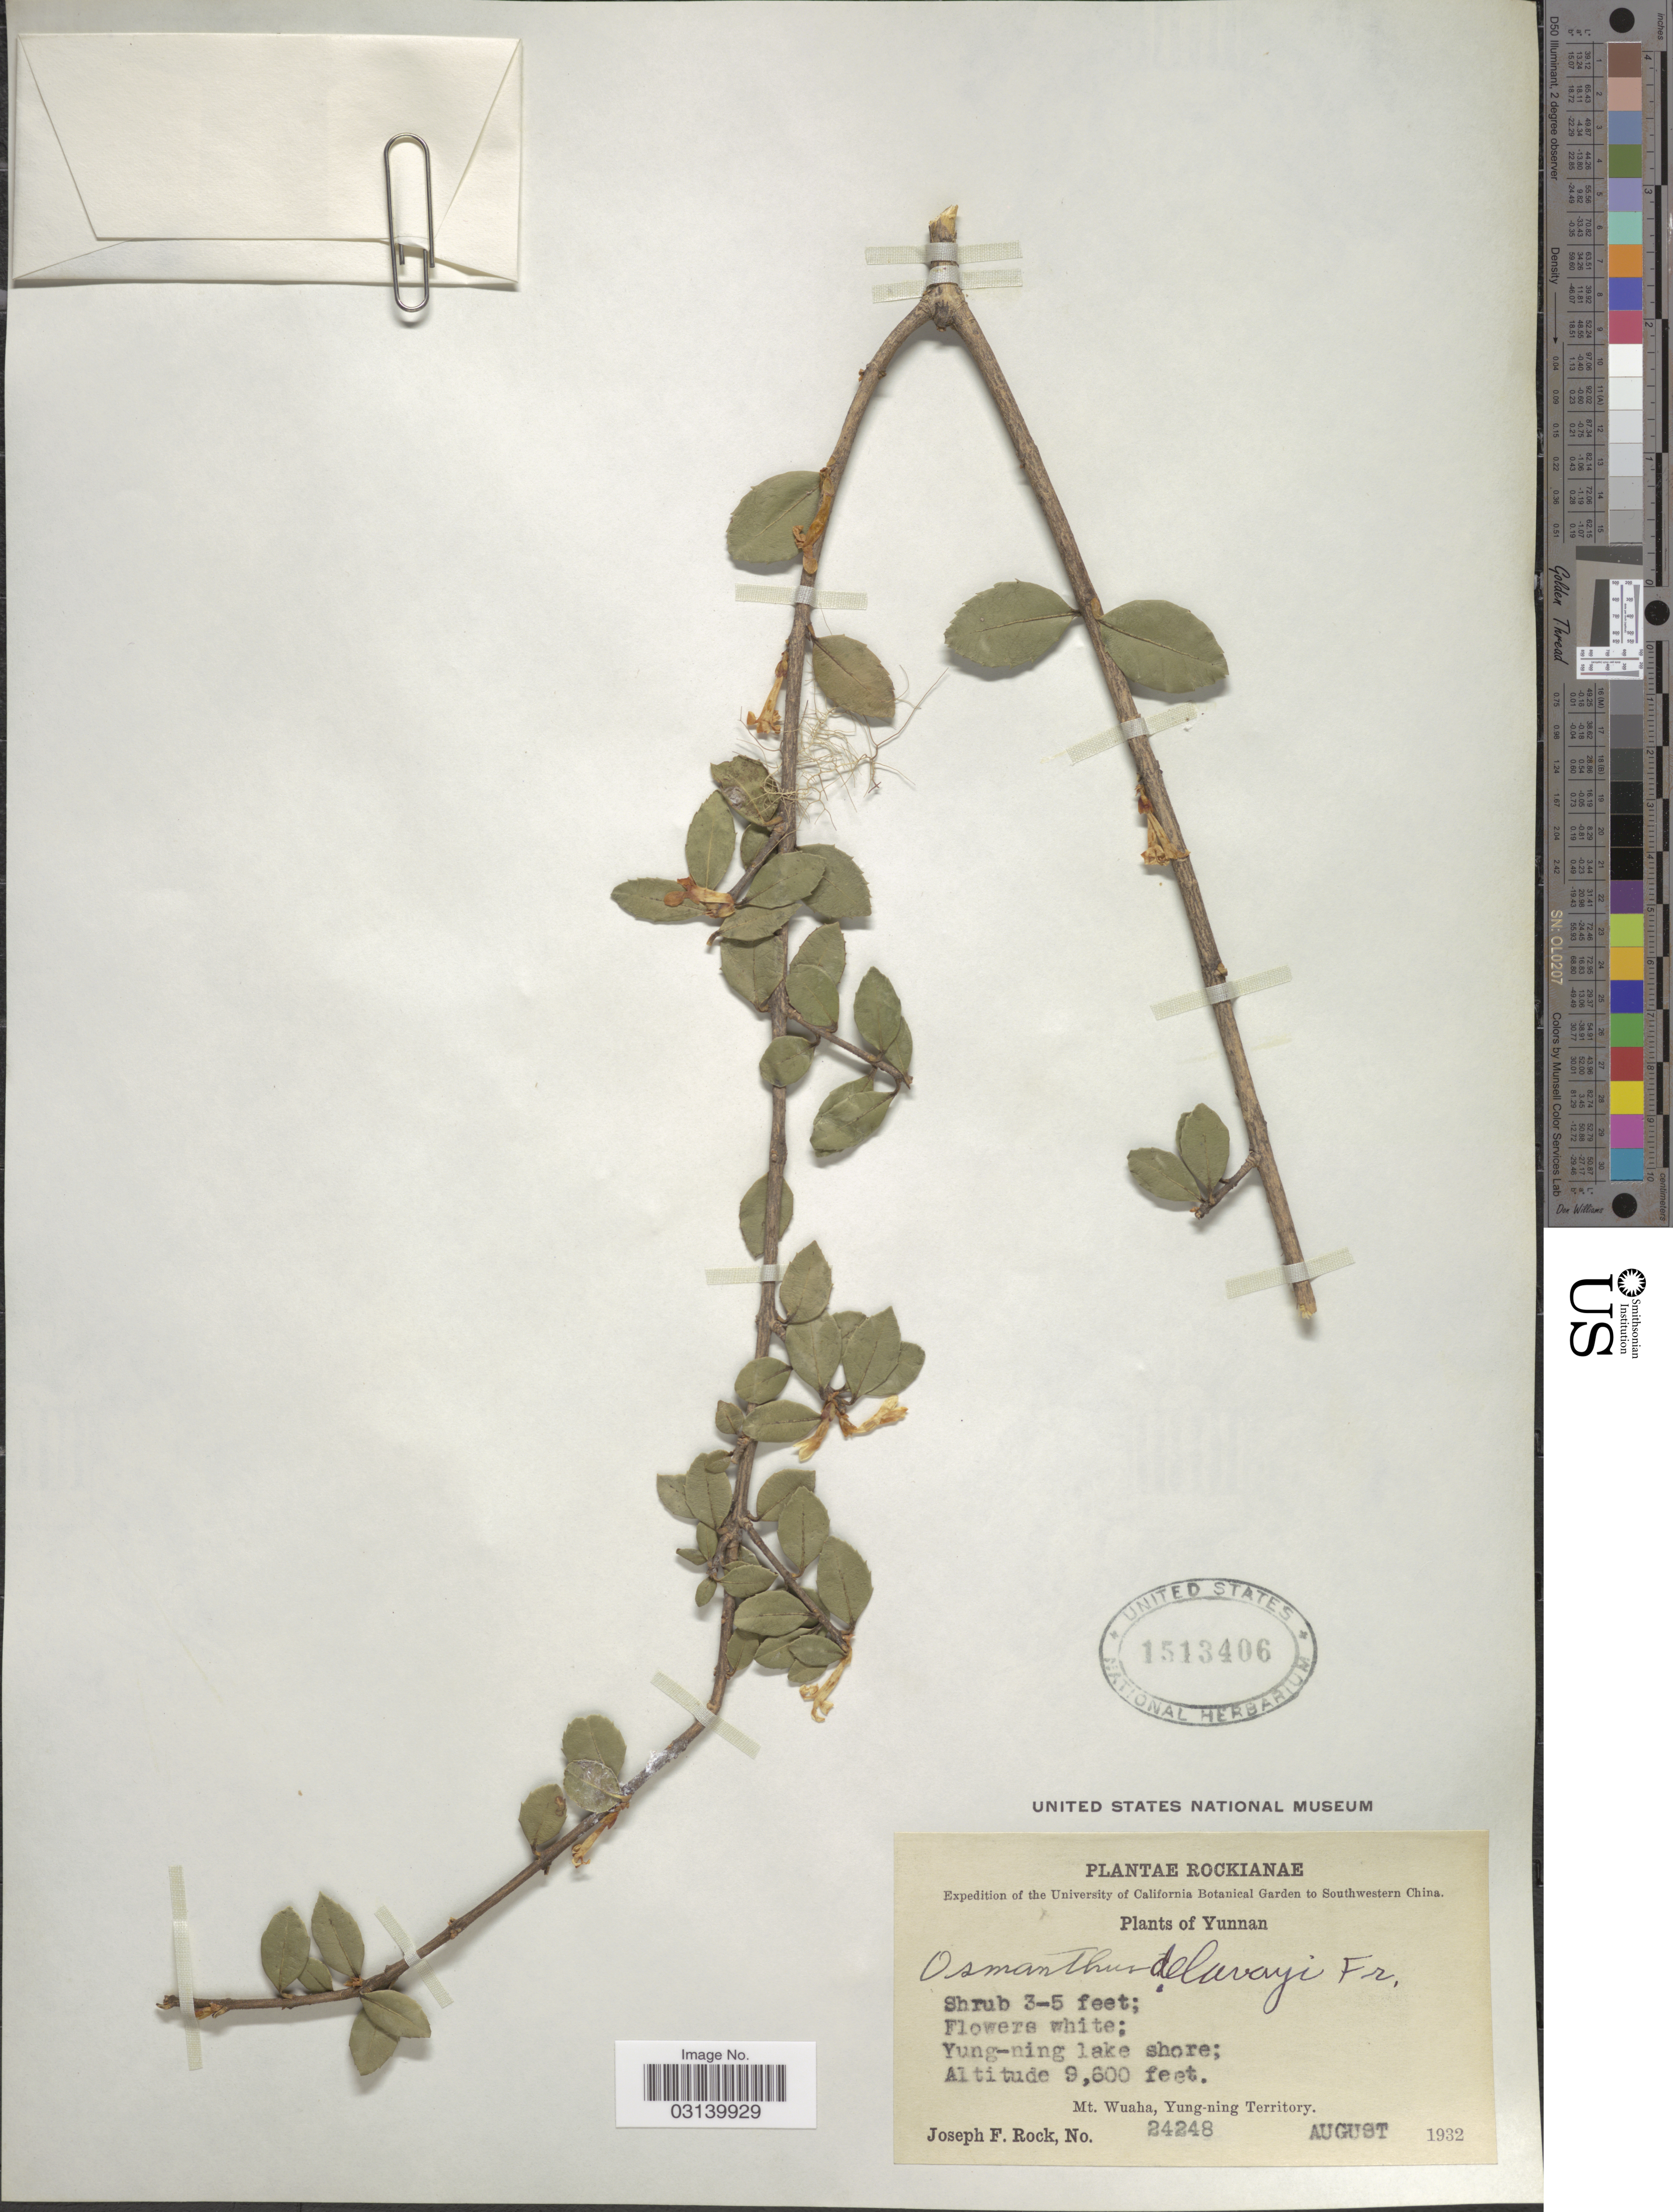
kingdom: Plantae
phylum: Tracheophyta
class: Magnoliopsida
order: Lamiales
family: Oleaceae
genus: Osmanthus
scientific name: Osmanthus delavayi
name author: Franch.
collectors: J. F. Rock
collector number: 24248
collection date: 1932-08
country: China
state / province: Yunnan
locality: Yung-ning lake shore. Mt. Wuaha, Yung-ning Territory.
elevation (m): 2926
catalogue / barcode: US 1513406